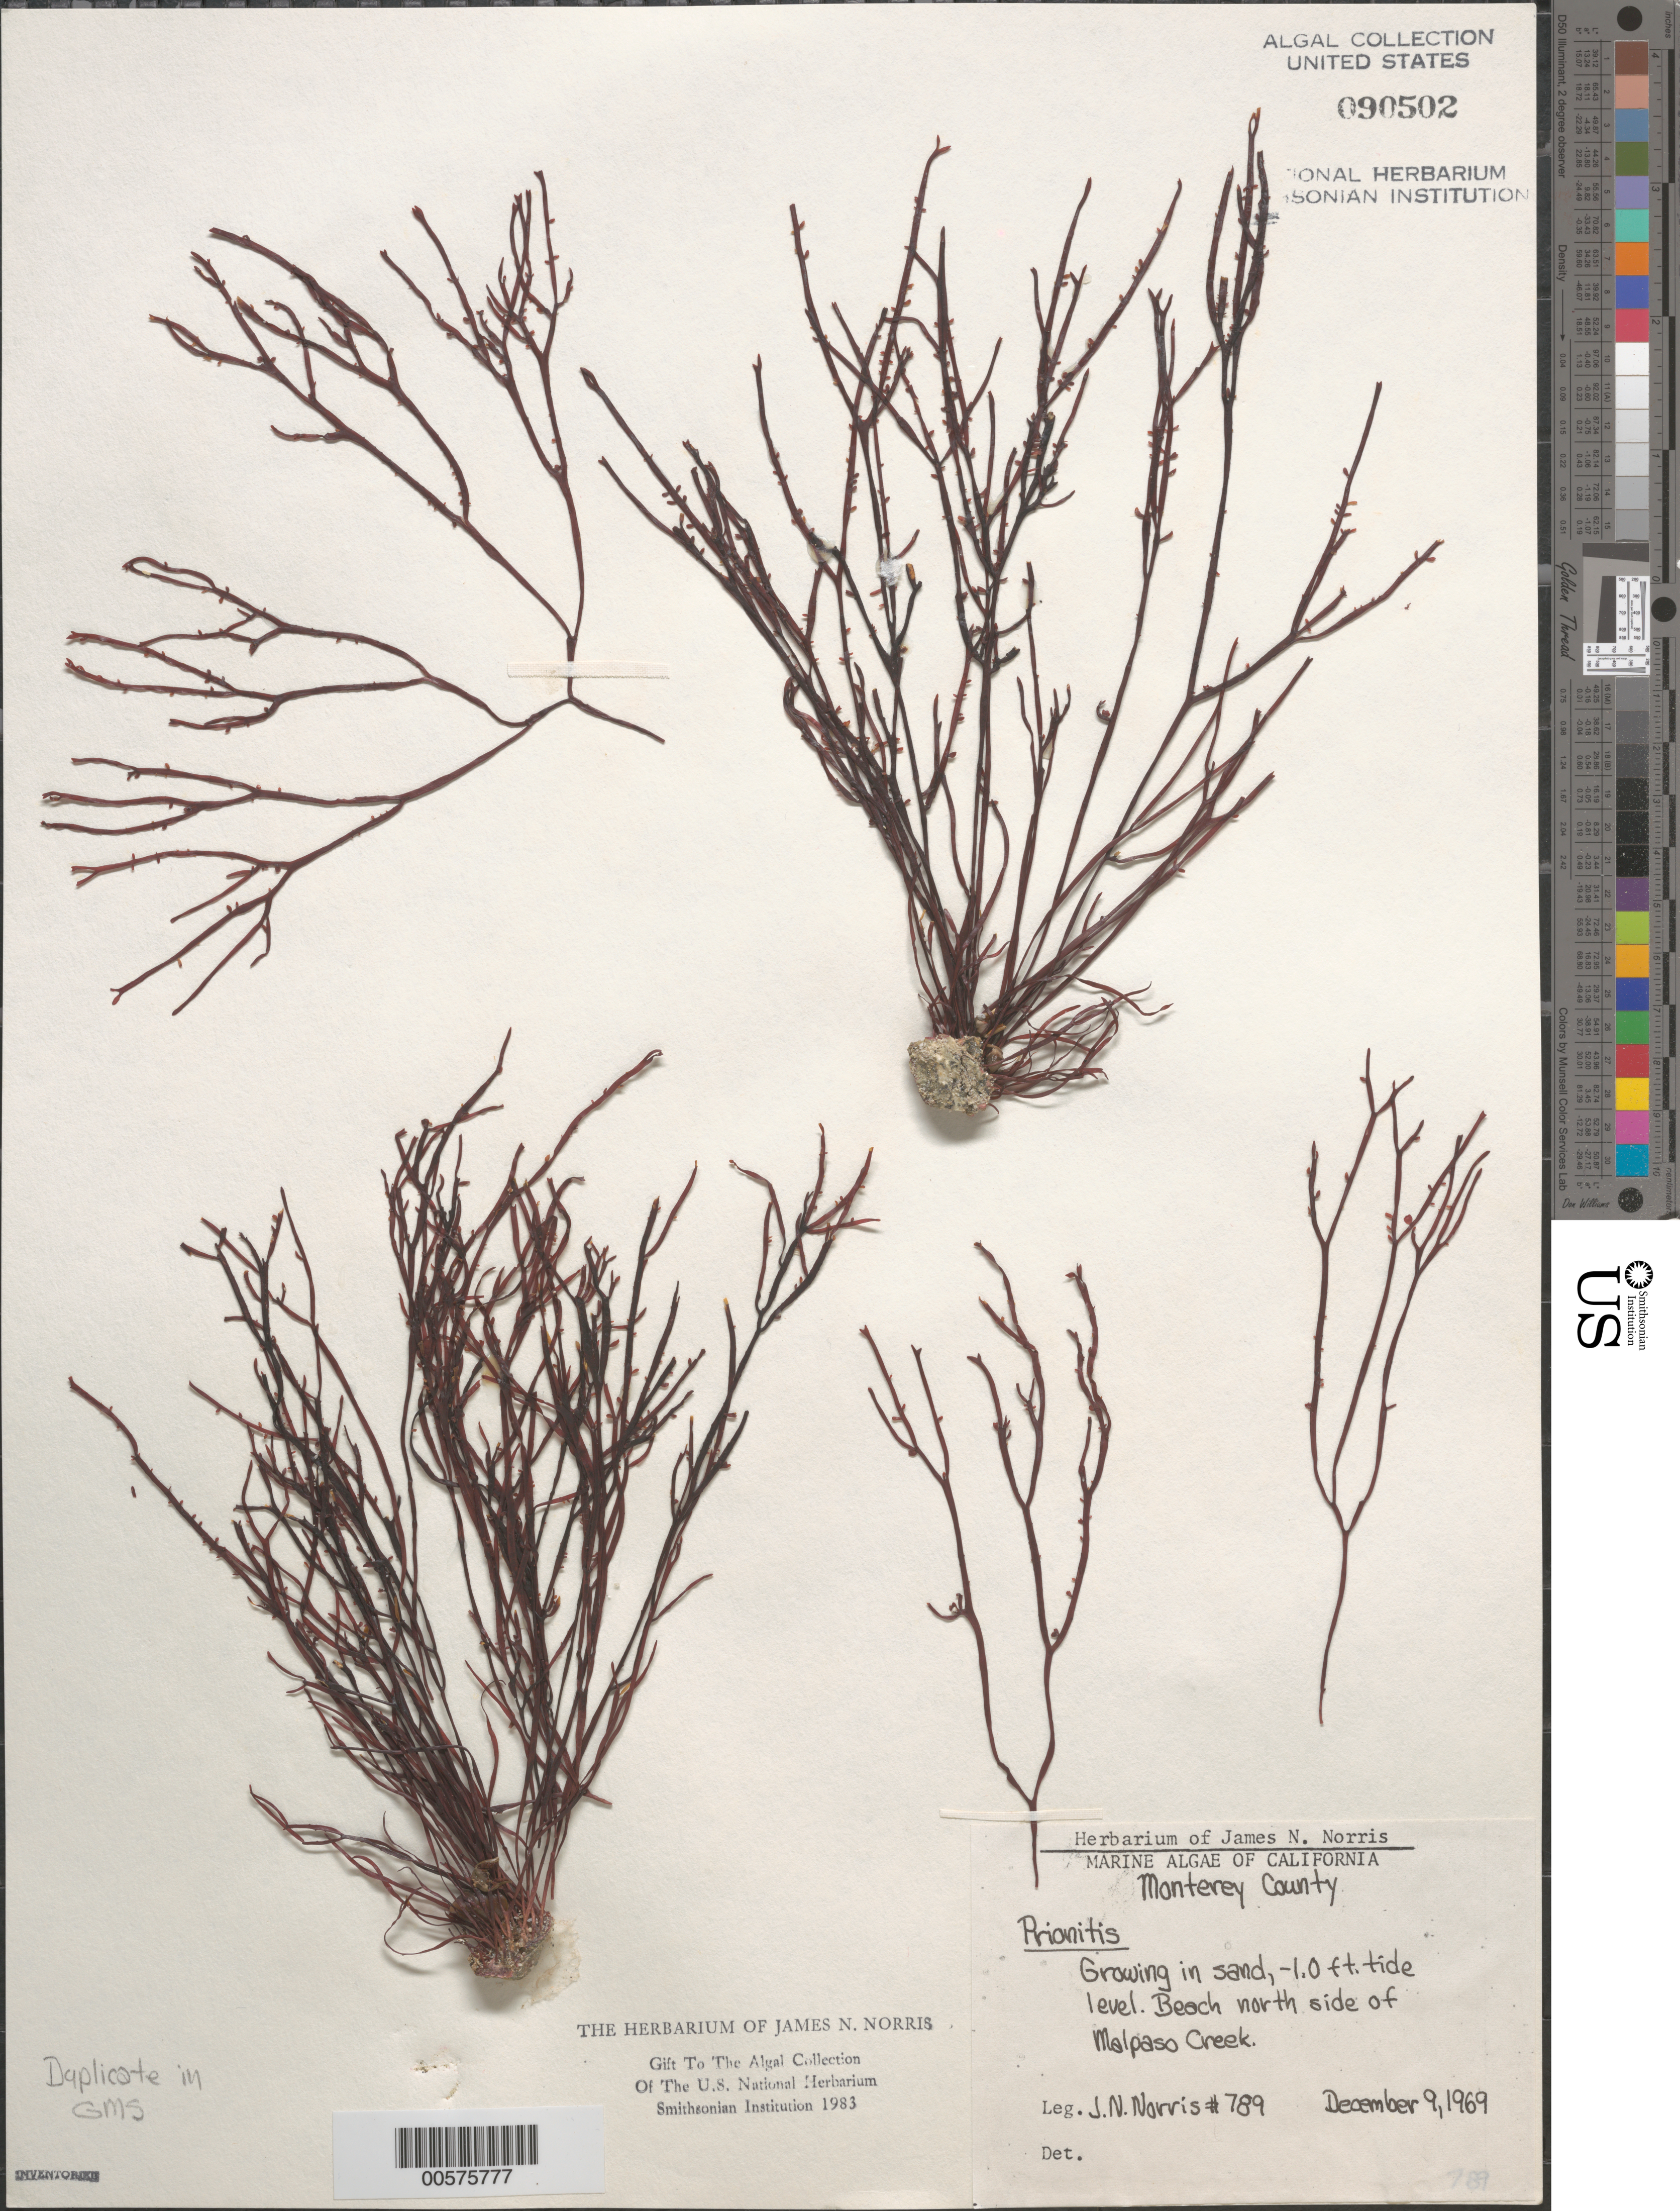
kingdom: Plantae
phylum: Rhodophyta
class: Florideophyceae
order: Cryptonemiales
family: Cryptonemiaceae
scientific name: Prionitis sp.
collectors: J. N. Norris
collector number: JN-789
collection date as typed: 09 Dec 1969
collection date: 1969-12-09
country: United States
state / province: California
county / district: Monterey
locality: Malpaso Creek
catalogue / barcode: US 90502